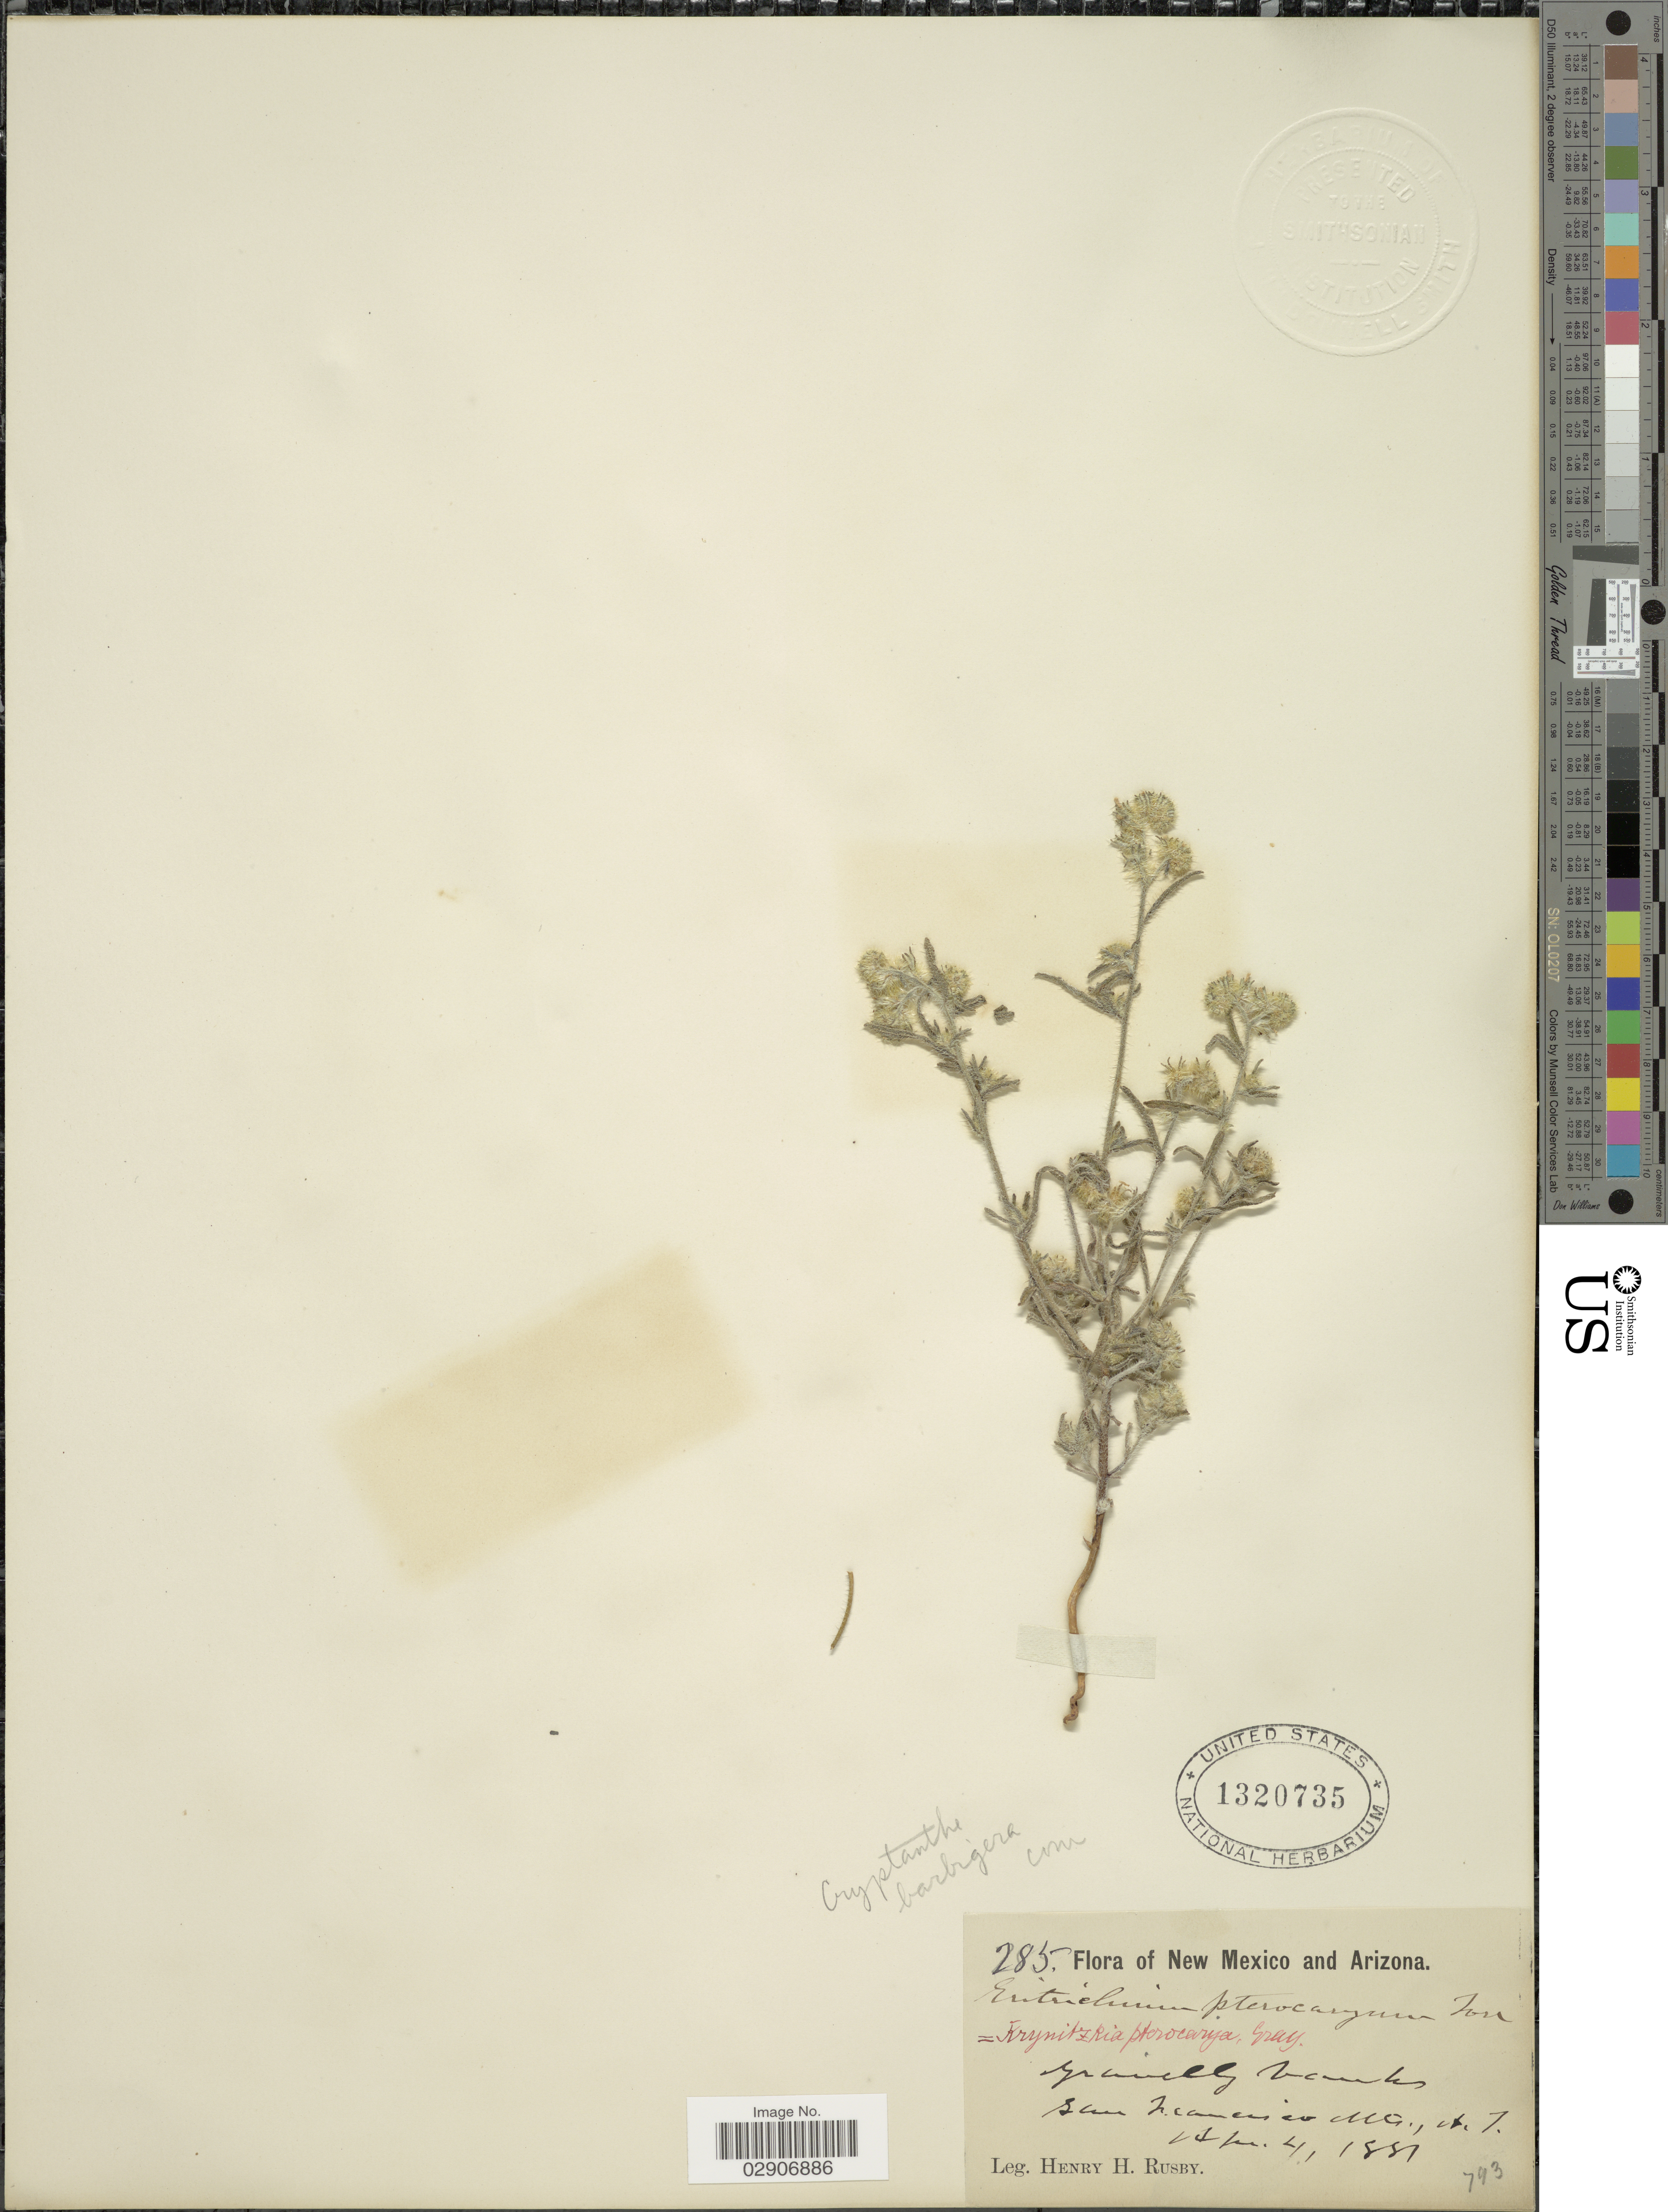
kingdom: Plantae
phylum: Tracheophyta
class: Magnoliopsida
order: Boraginales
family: Boraginaceae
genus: Cryptantha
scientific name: Cryptantha barbigera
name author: (A. Gray) Greene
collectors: H. H. Rusby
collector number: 285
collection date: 1881-04-04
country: United States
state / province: Arizona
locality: San Francisco Mts.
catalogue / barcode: US 1320735